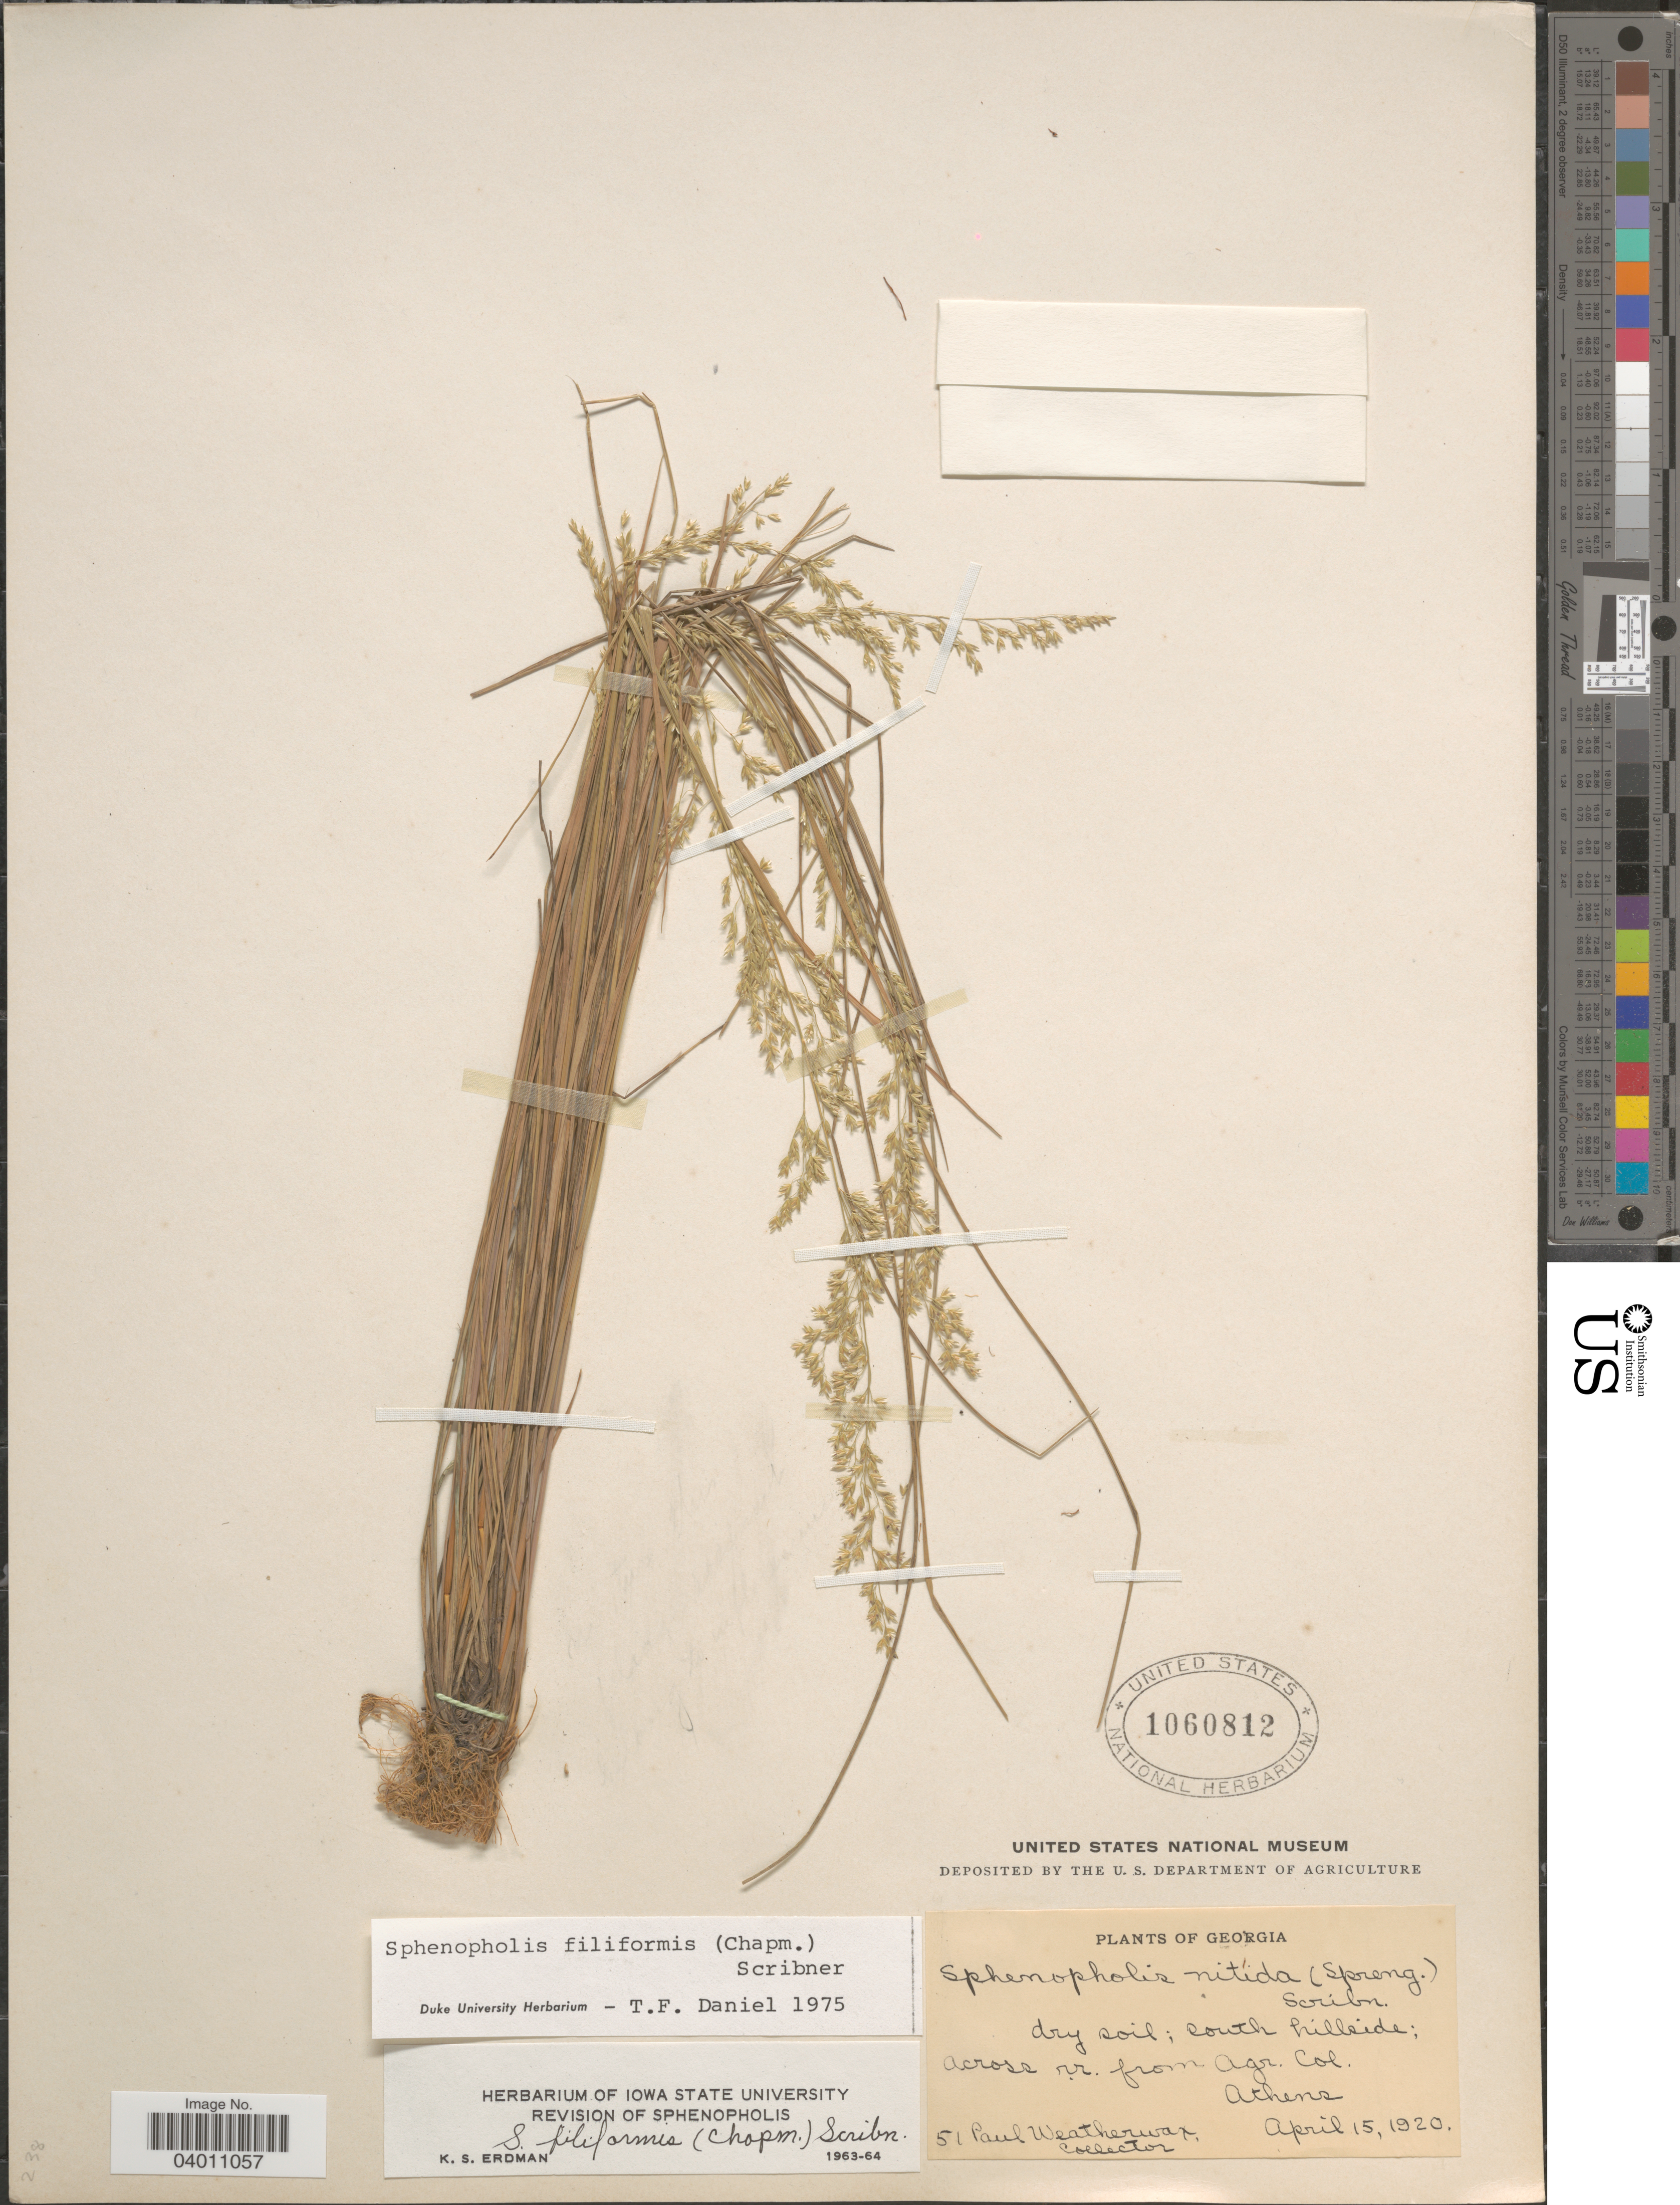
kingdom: Plantae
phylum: Tracheophyta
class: Liliopsida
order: Poales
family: Poaceae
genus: Sphenopholis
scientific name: Sphenopholis filiformis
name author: (Chapm.) Scribn.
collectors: P. Weatherwax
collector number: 51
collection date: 1920-04-15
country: United States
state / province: Georgia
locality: South hillside; across r.r. from Agr. Col. Athens.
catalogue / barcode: US 1060812